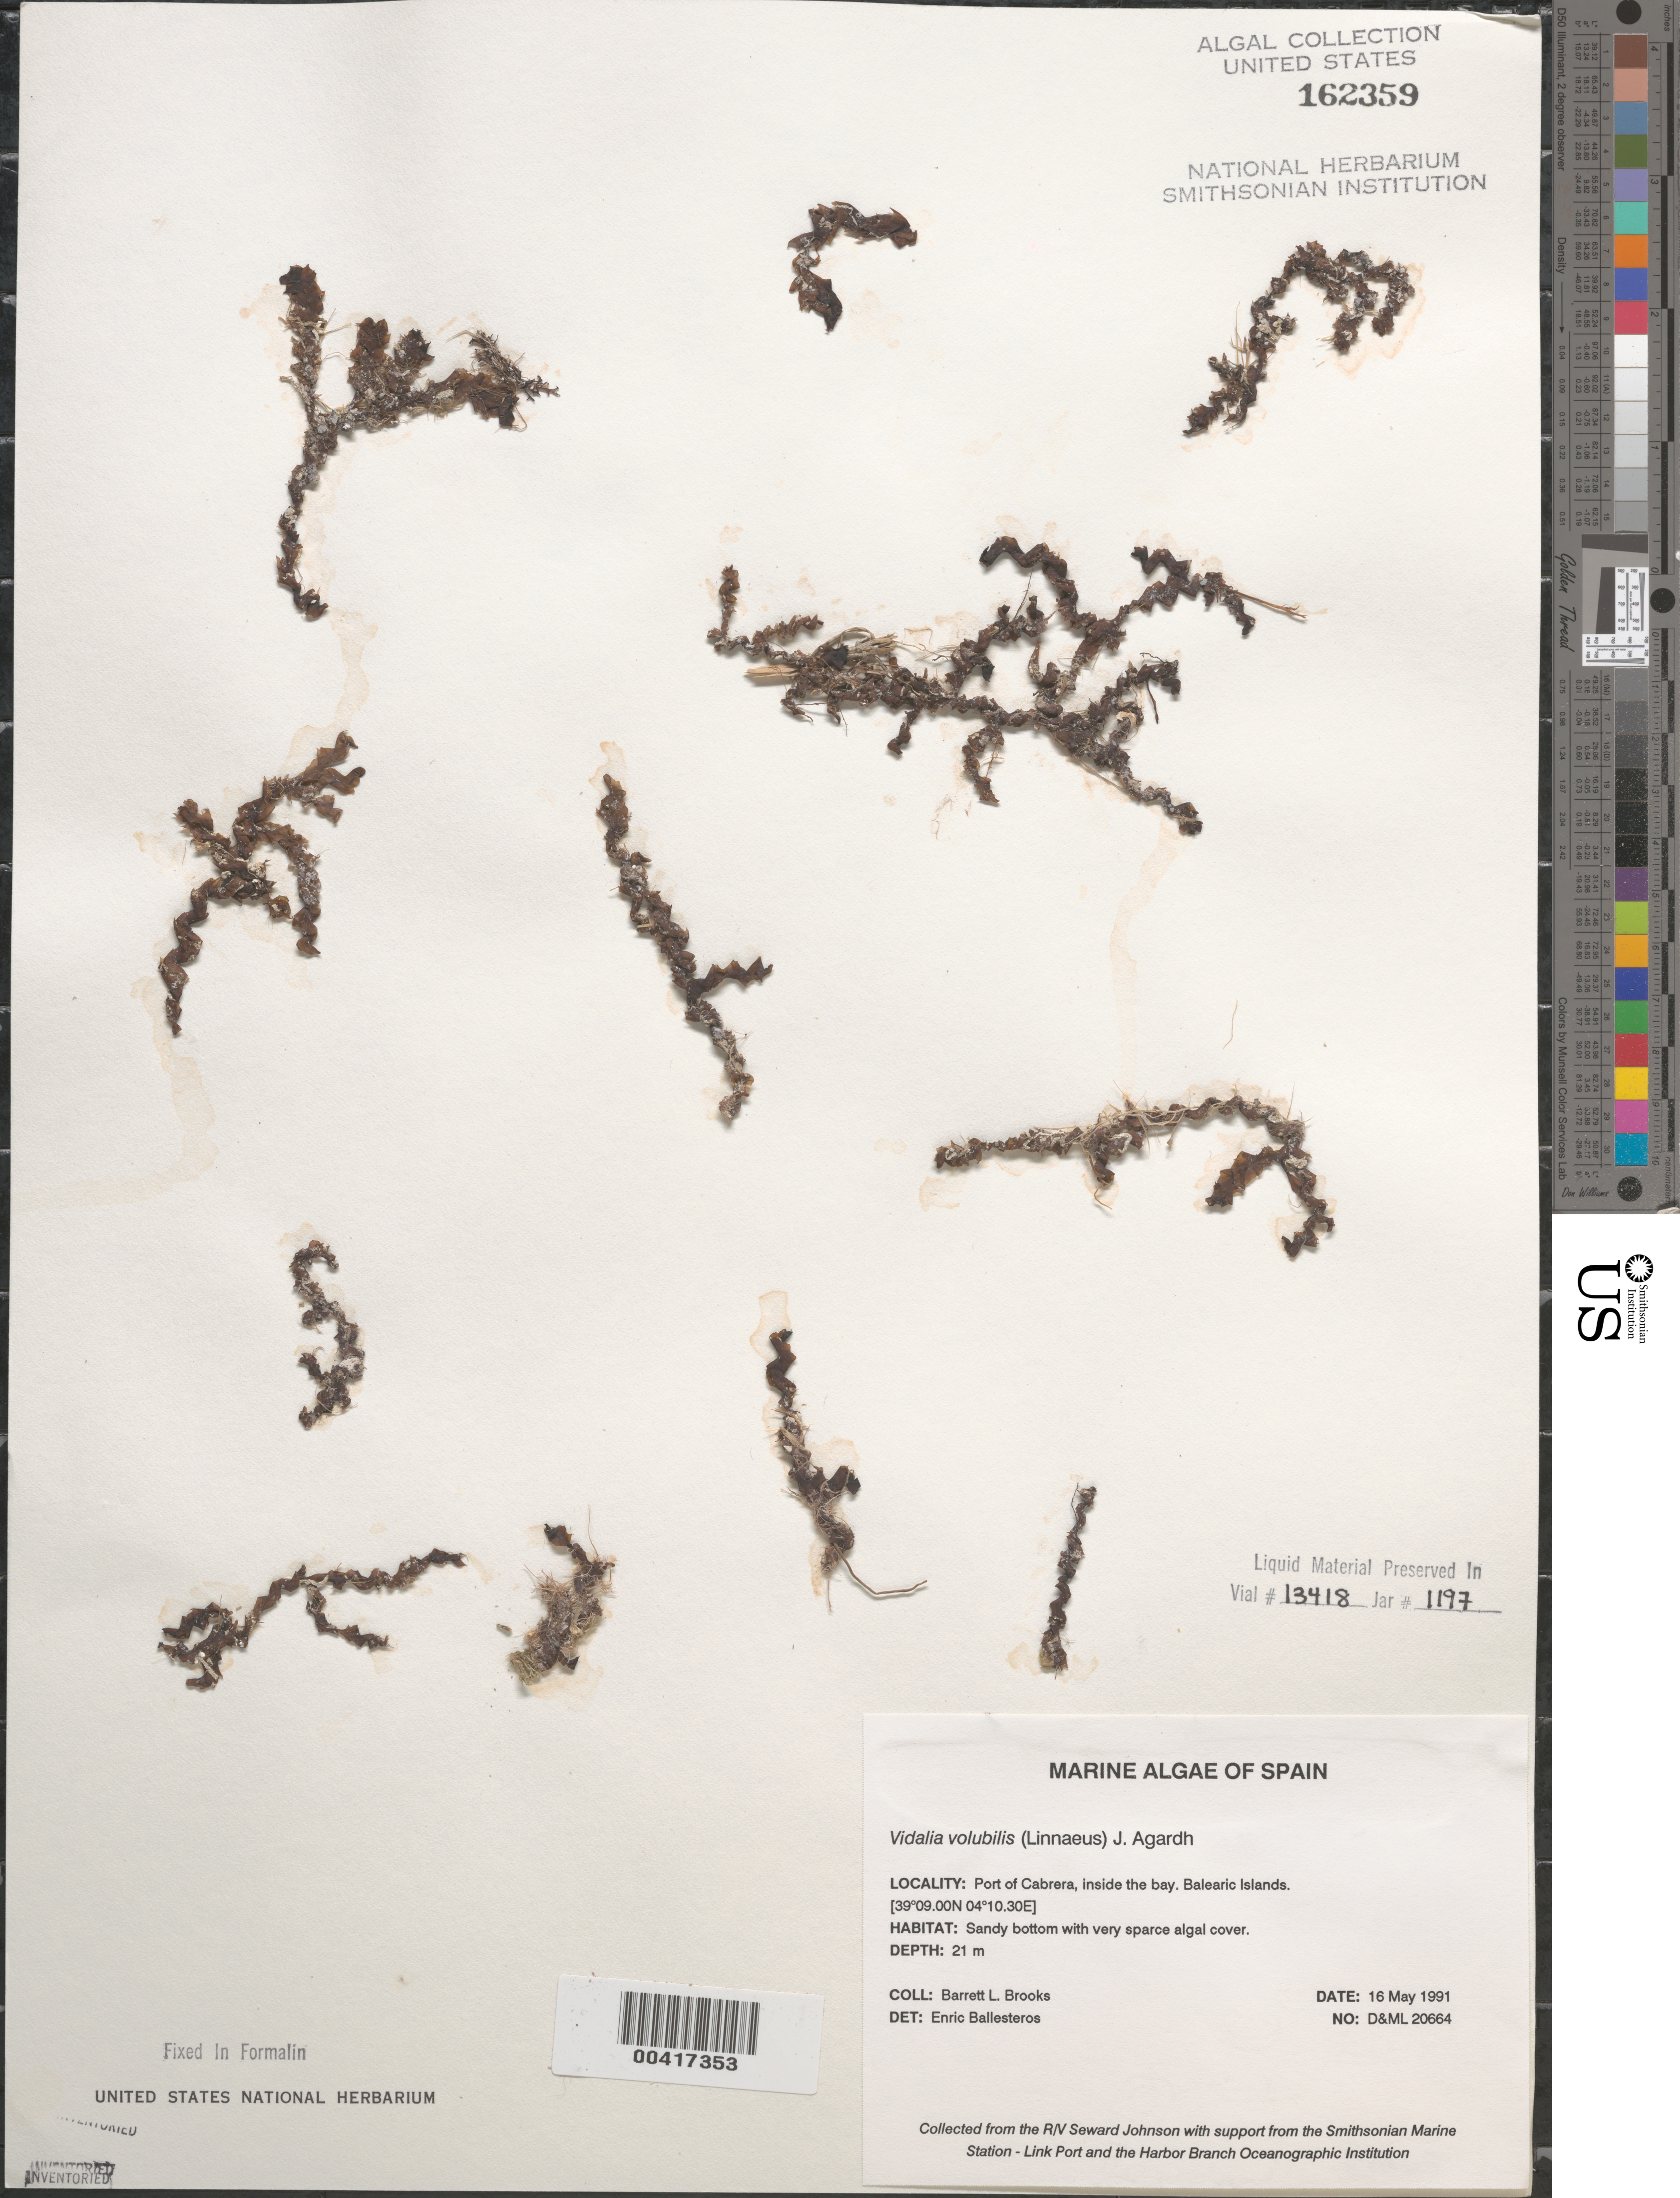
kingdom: Plantae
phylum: Rhodophyta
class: Florideophyceae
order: Ceramiales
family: Rhodomelaceae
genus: Osmundaria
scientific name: Osmundaria volubilis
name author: (L.) R.E. Norris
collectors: B. Brooks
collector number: D&ML 20664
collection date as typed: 16 May 1991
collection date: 1991-05-16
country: Spain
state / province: Islas Baleares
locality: Port of cabrera, balearic islands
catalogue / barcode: US 162359